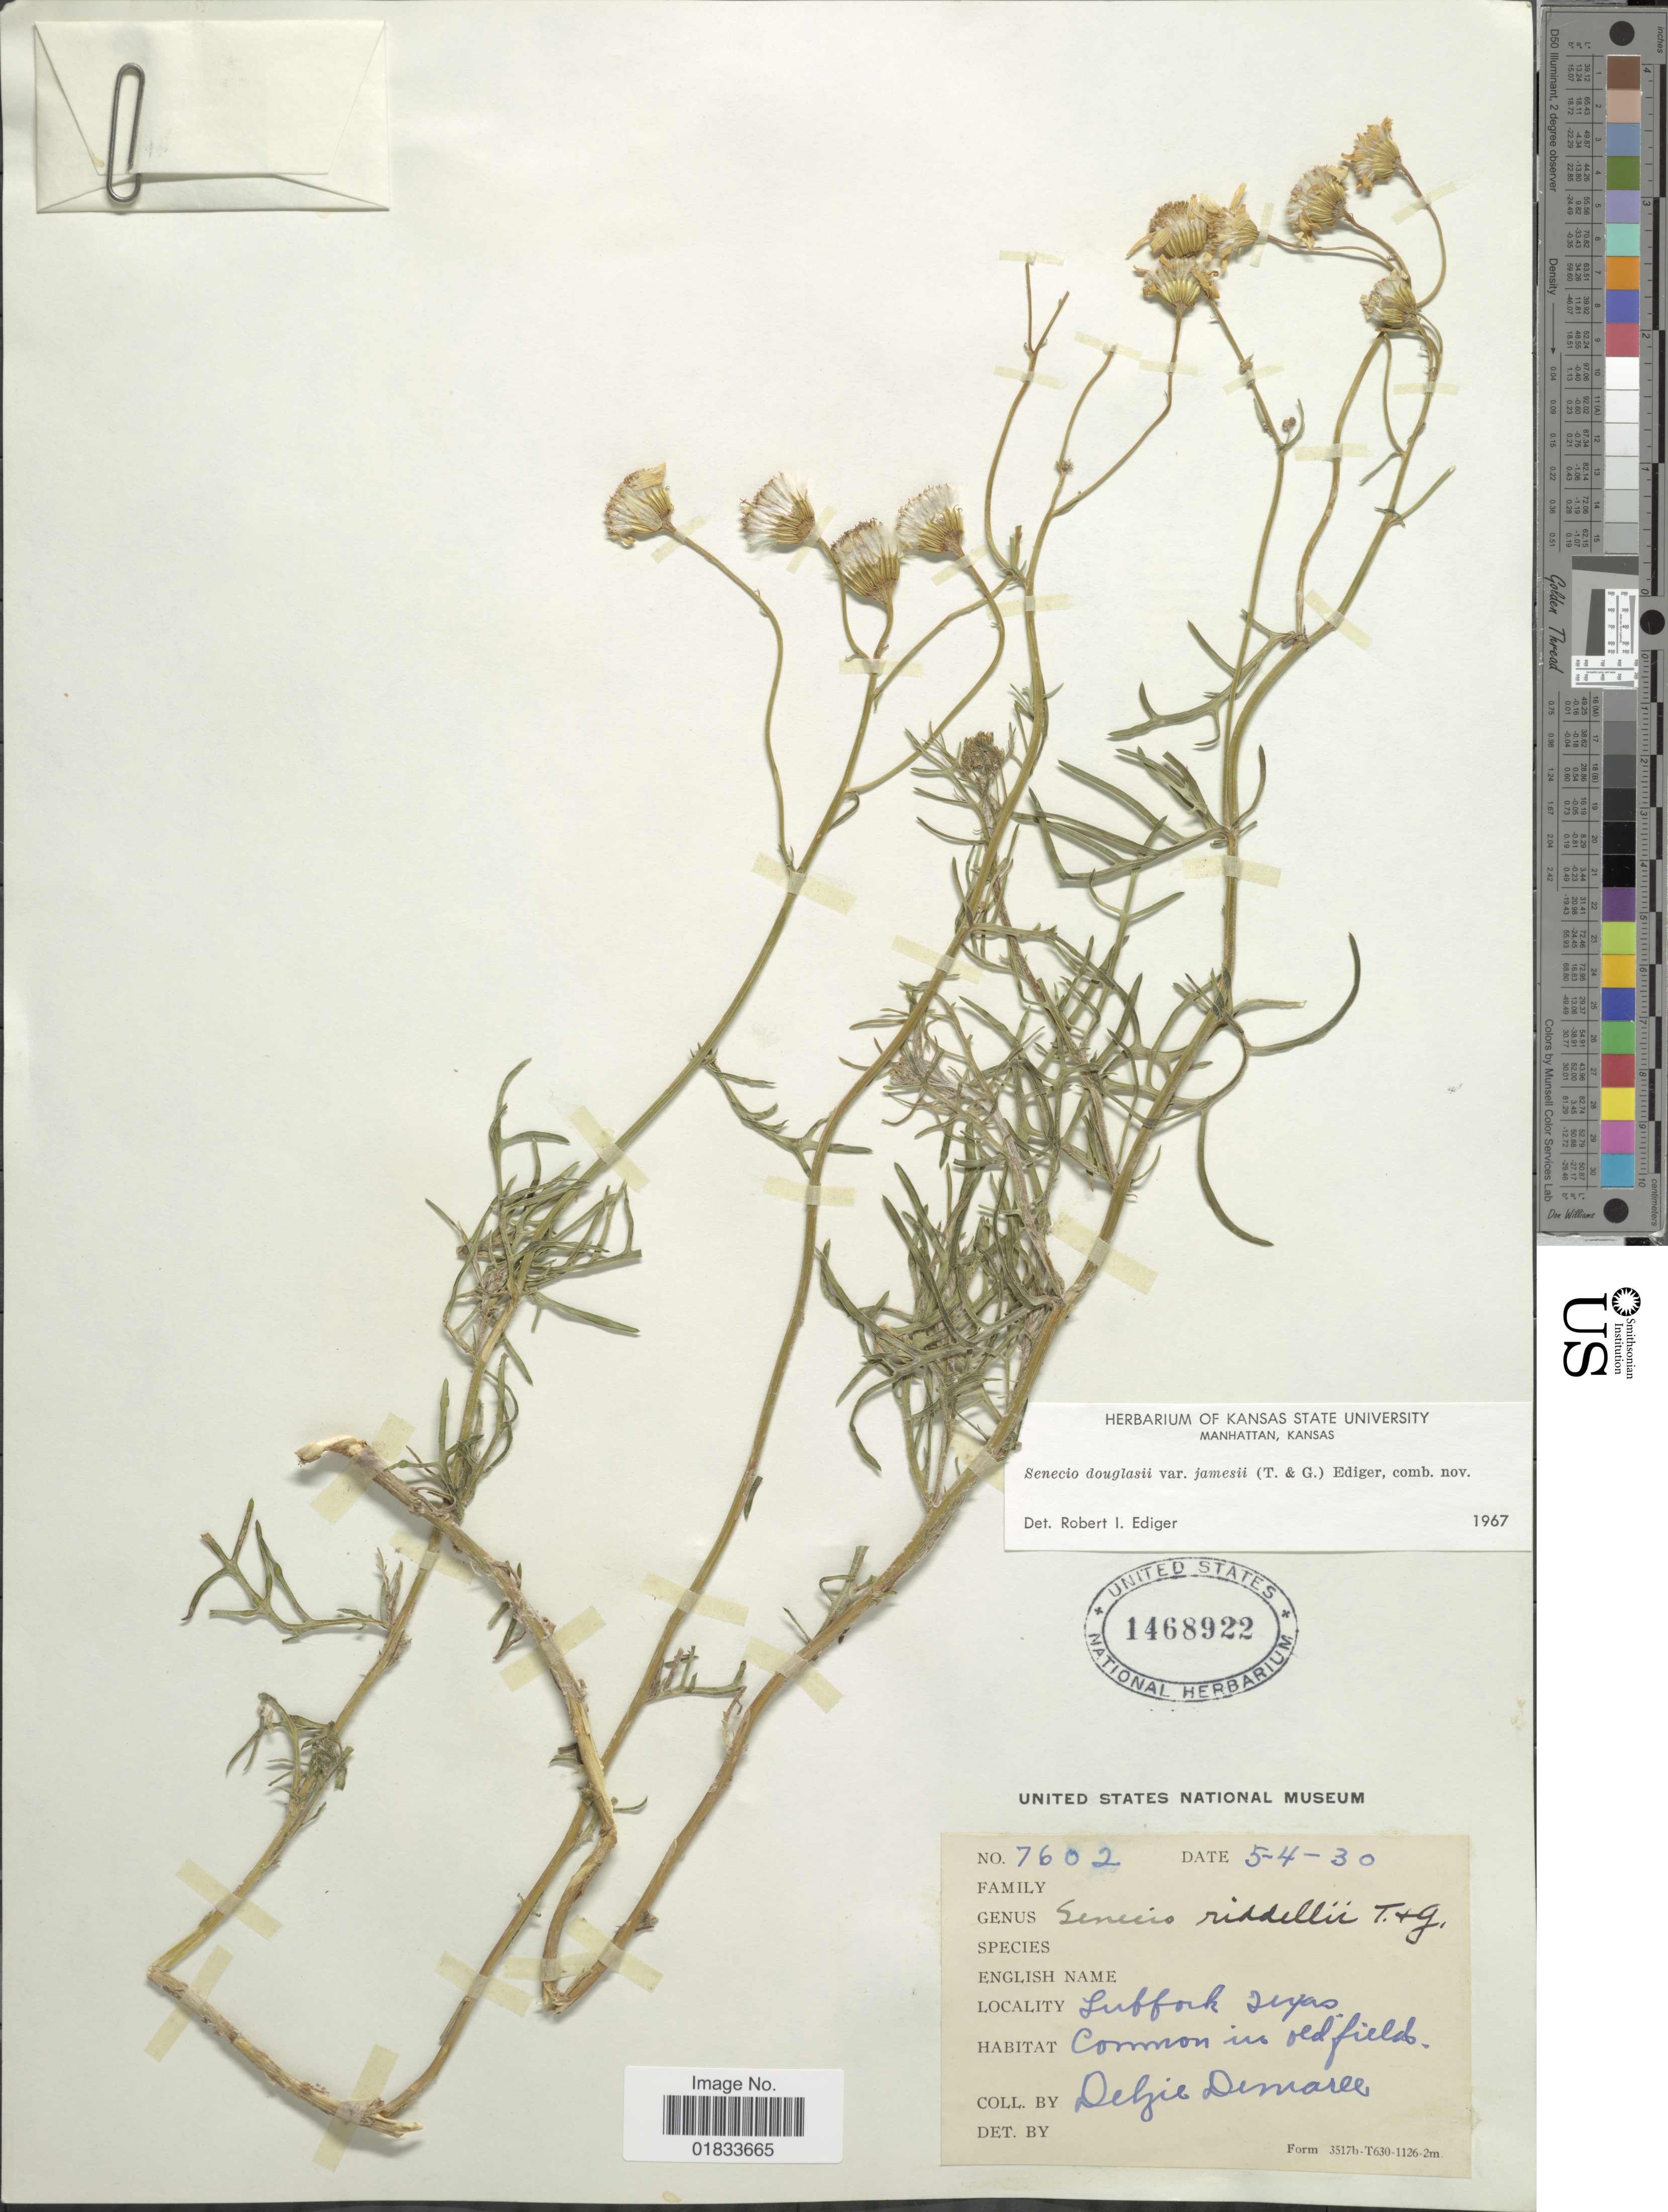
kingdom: Plantae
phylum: Tracheophyta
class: Magnoliopsida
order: Asterales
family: Asteraceae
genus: Senecio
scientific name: Senecio flaccidus var. flaccidus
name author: Less.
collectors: D. Demaree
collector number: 7602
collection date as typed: Transcribed d/m/y: 4/5/30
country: United States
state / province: Texas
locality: Suffork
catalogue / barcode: US 1468922